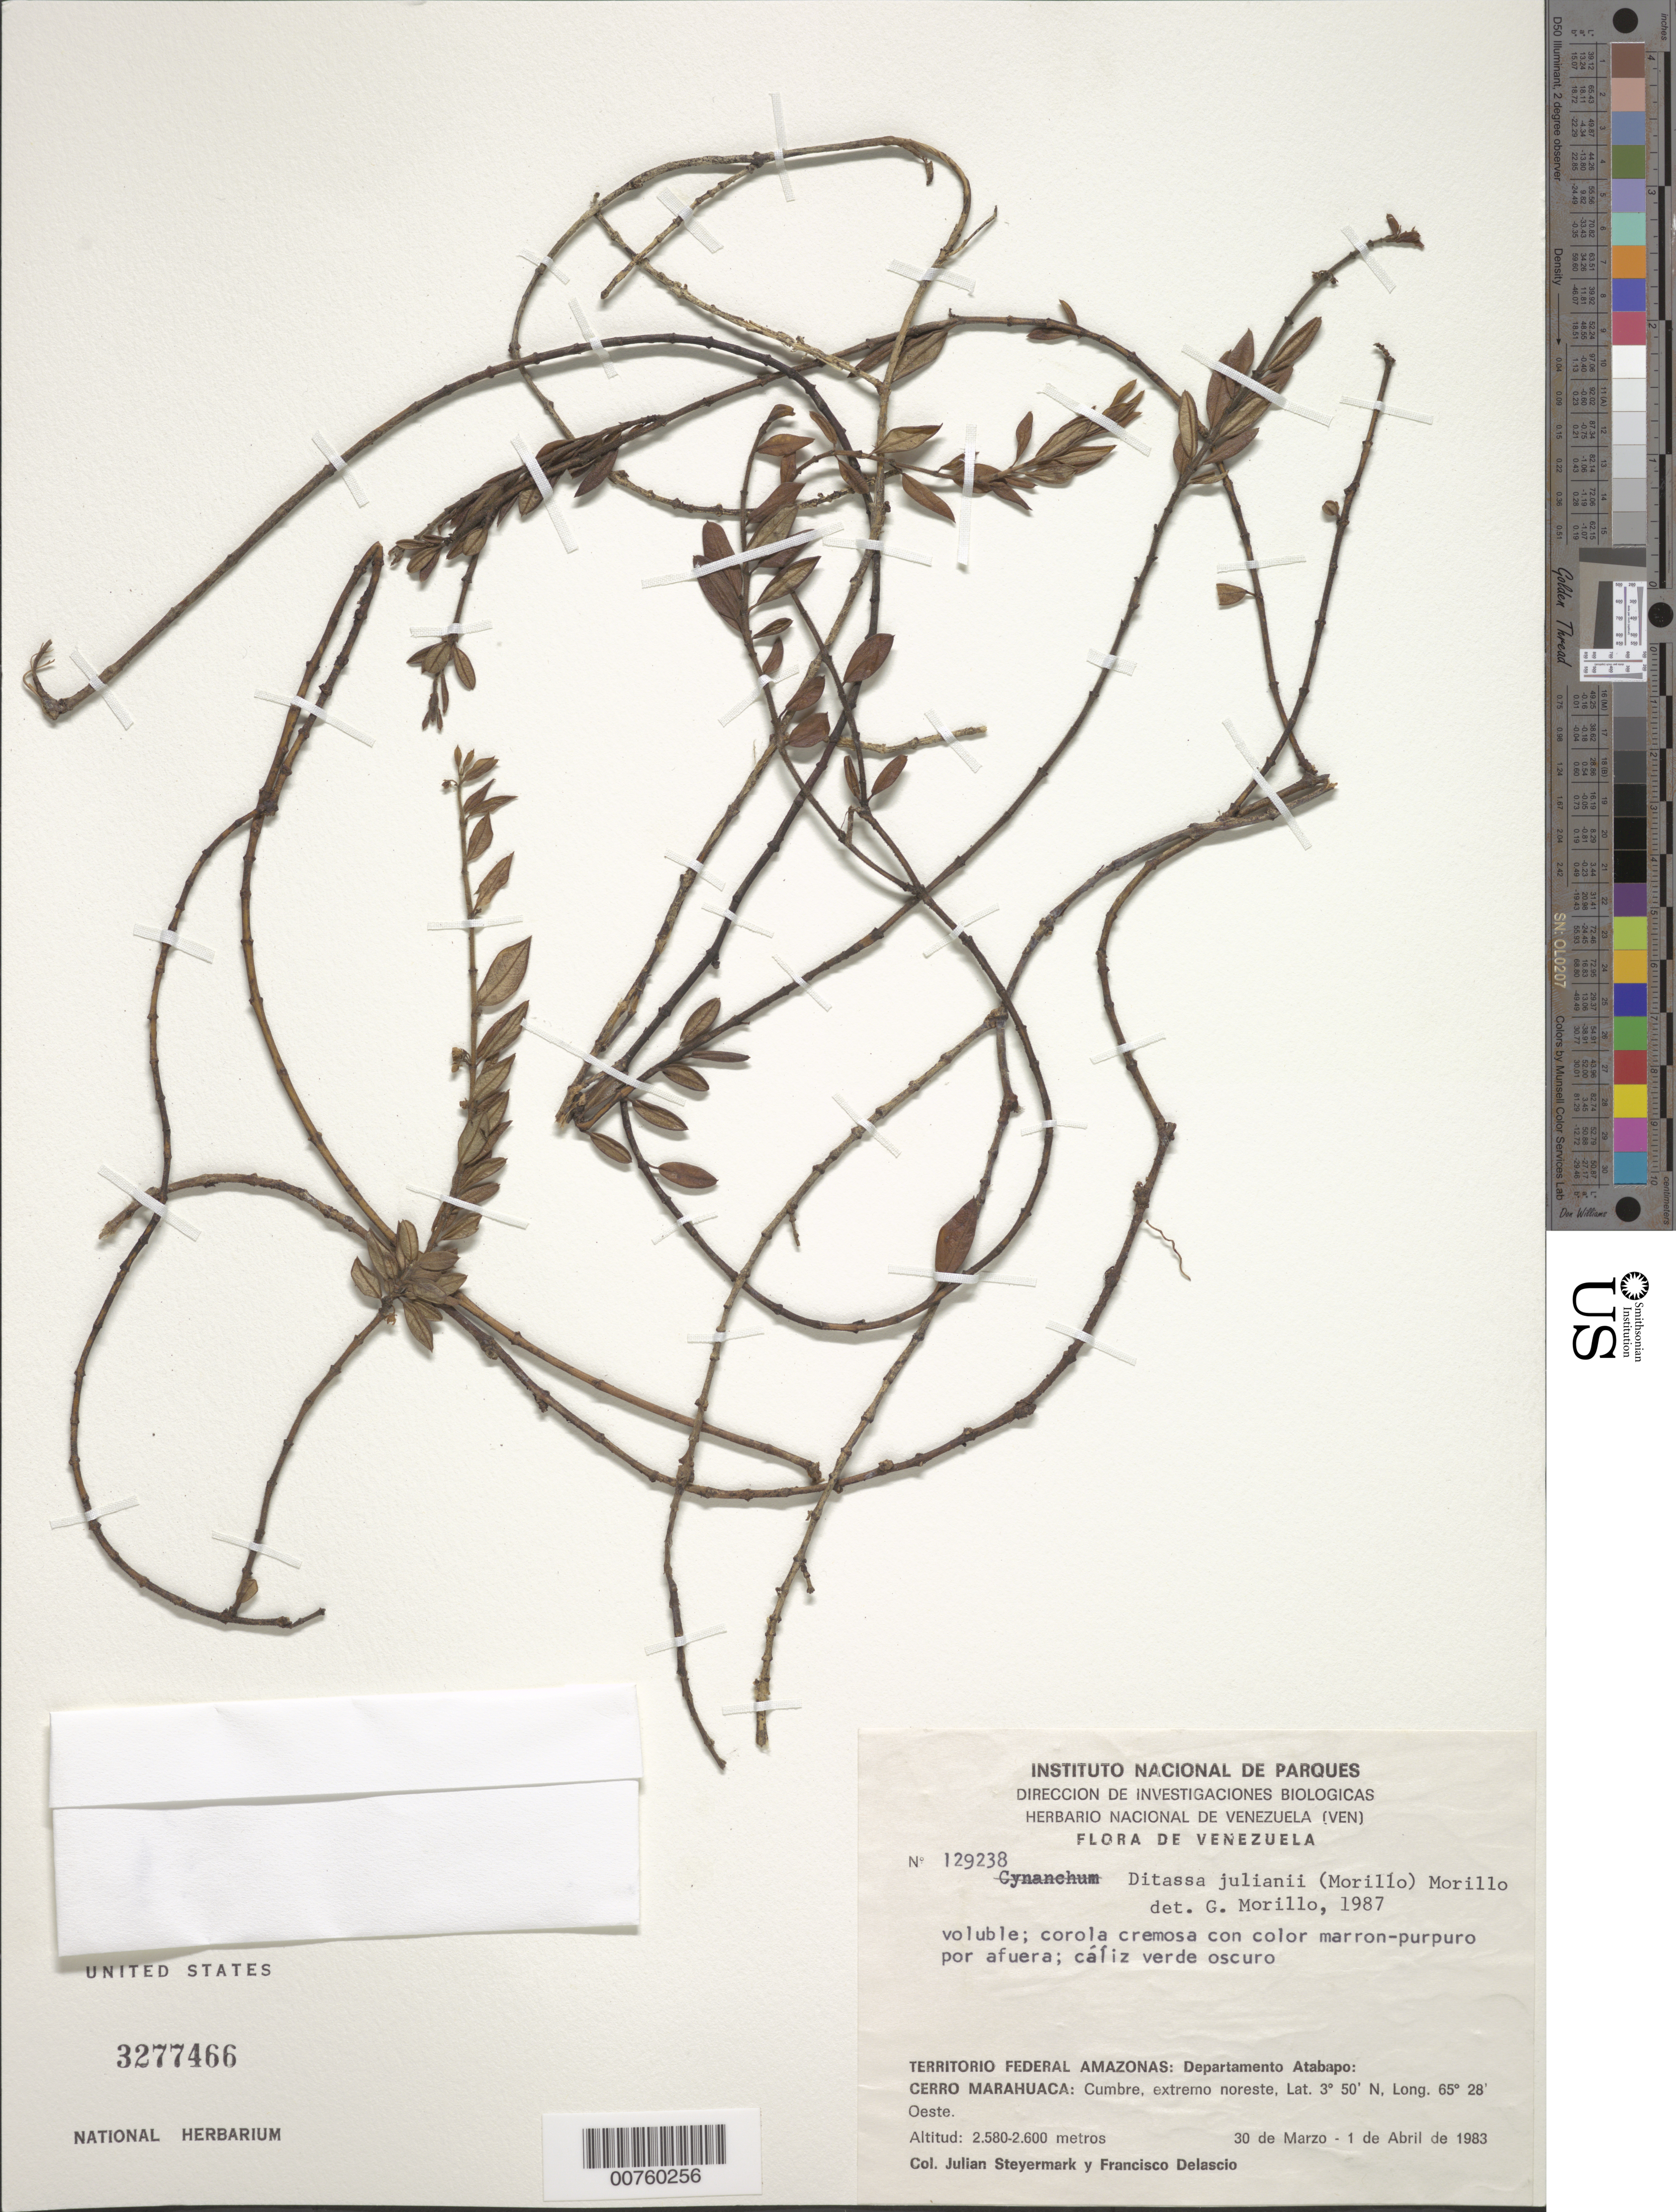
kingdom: Plantae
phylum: Tracheophyta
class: Magnoliopsida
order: Gentianales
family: Apocynaceae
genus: Ditassa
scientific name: Ditassa julianii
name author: (Morillo) Morillo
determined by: Morillo, G. N.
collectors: J. Steyermark & F. Delascio C.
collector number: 129238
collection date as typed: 30-Mar-83 to 1-Apr-83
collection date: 1983-03-30/1983-04-01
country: Venezuela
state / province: Amazonas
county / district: Atabapo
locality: Cerro Marahuaca., cumbre, extremo noreste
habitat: Summit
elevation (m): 2580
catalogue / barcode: US 3277466